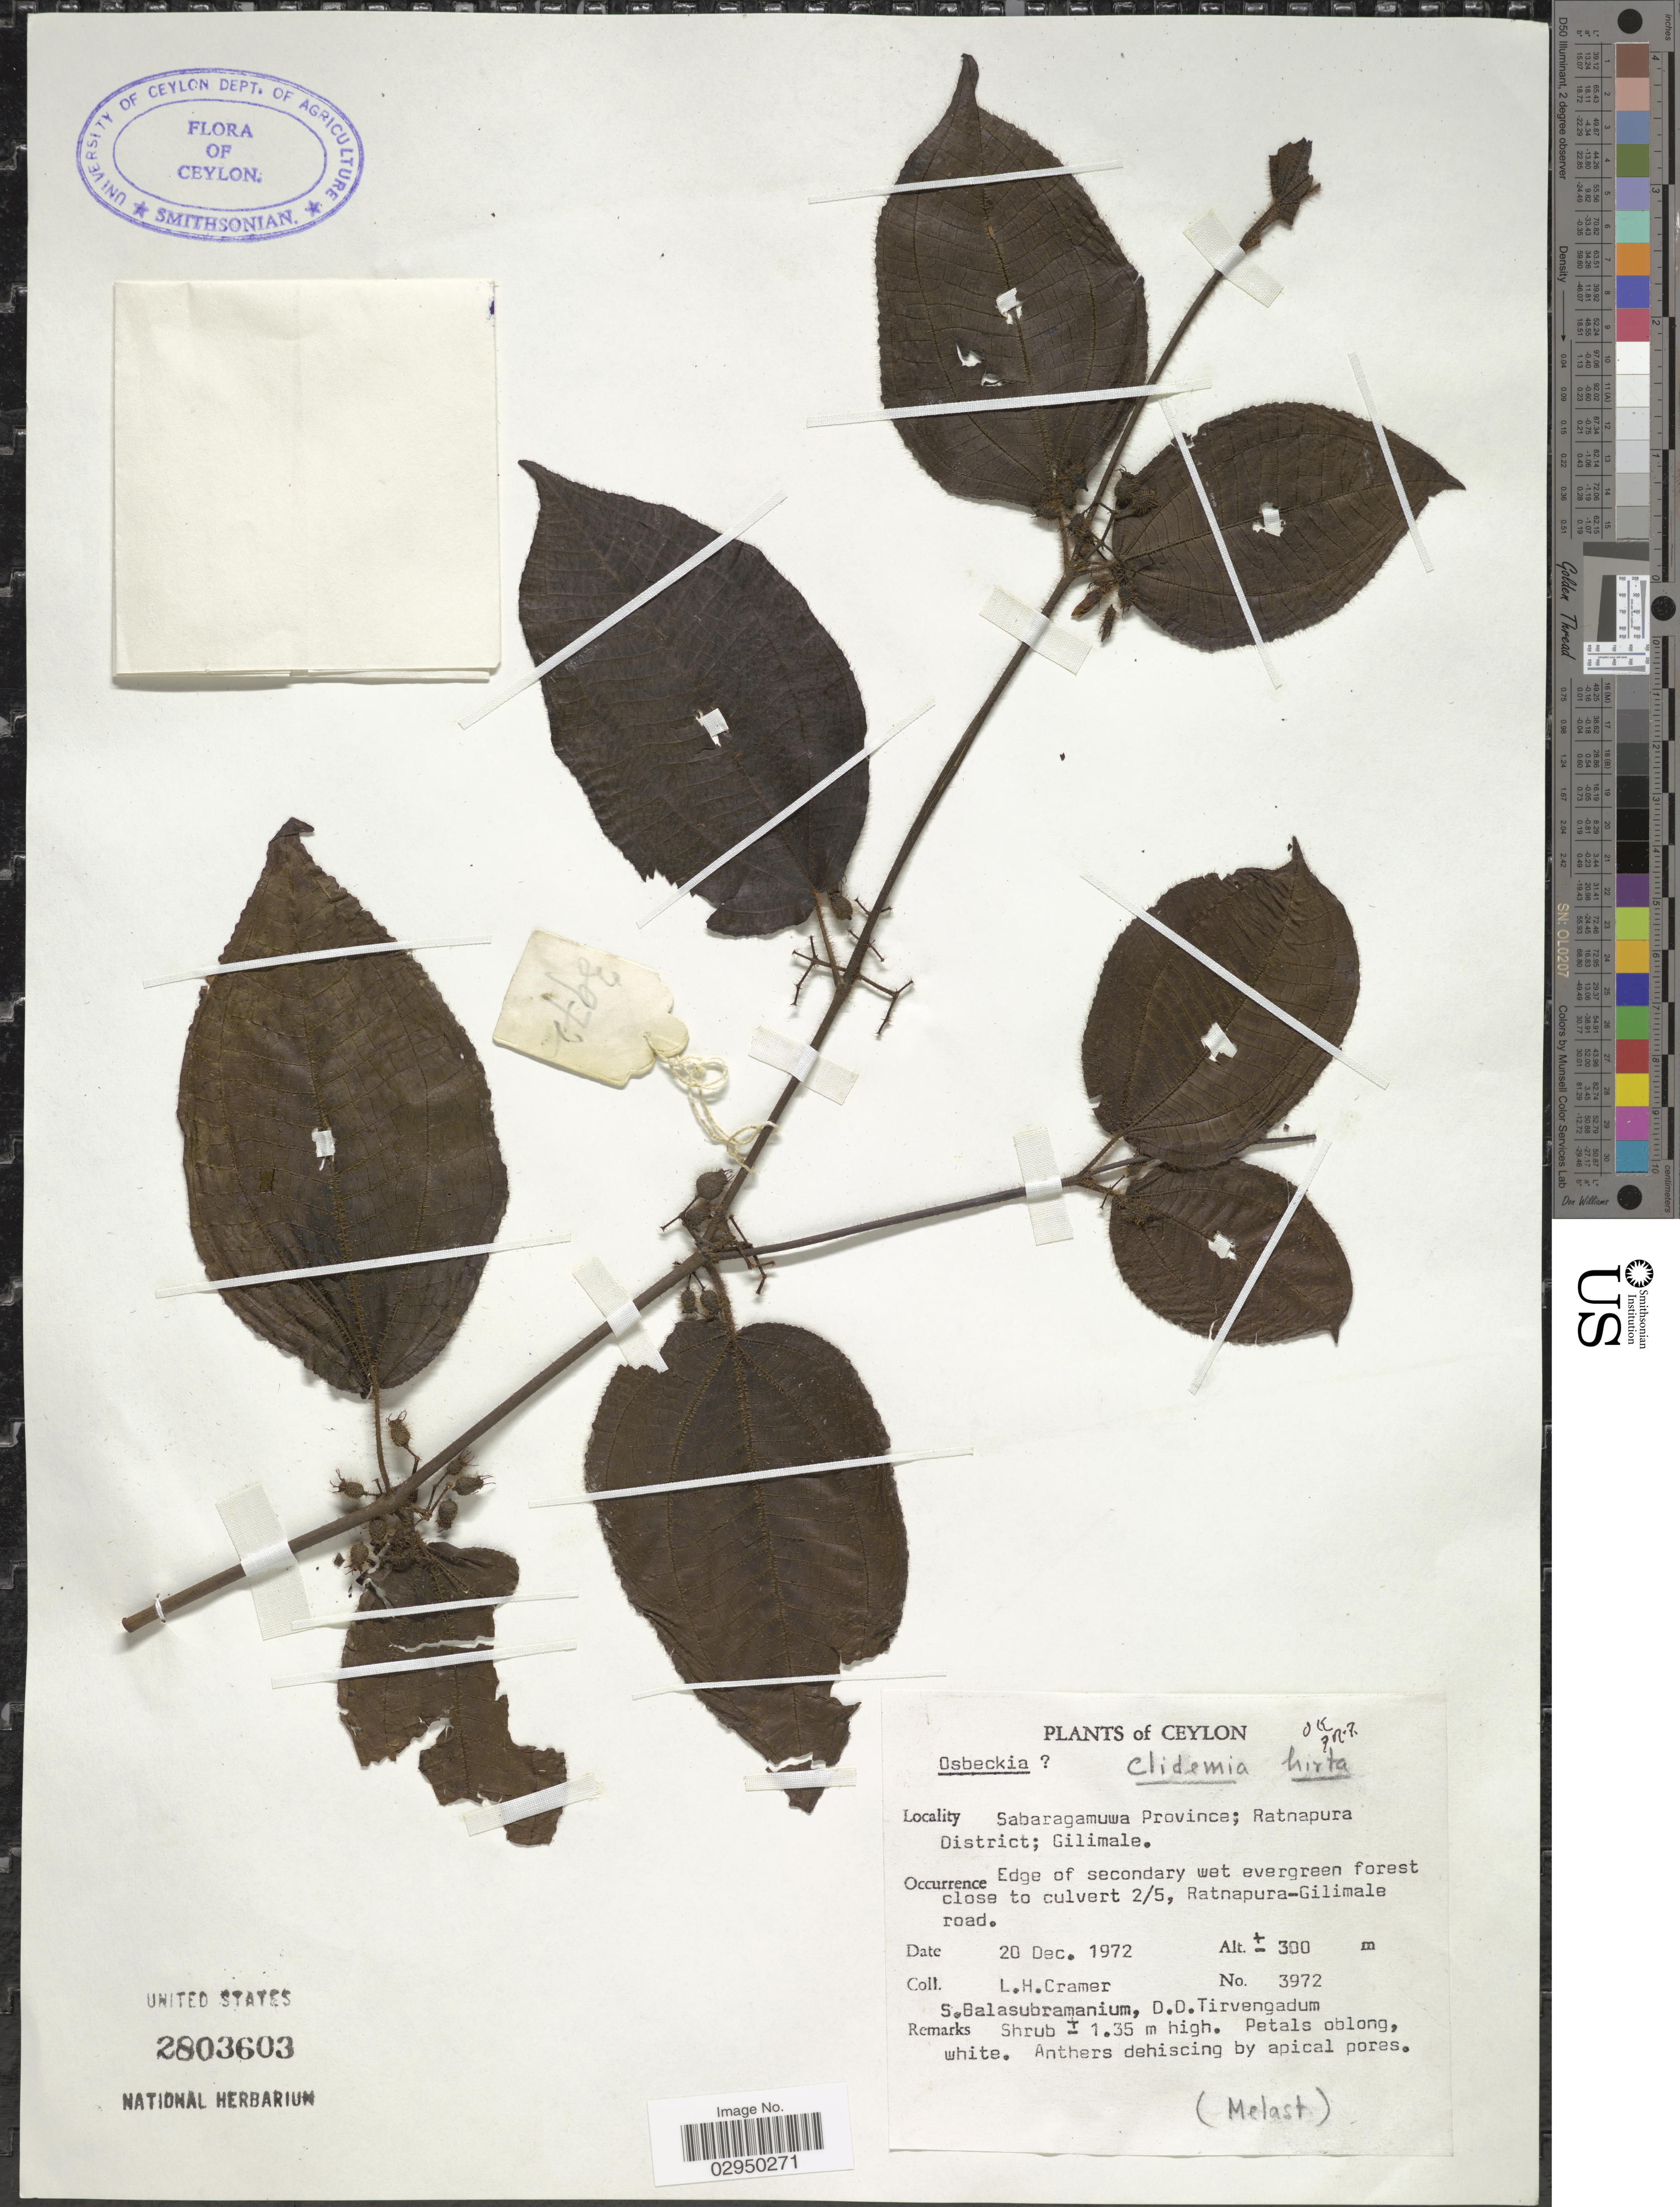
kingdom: Plantae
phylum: Tracheophyta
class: Magnoliopsida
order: Myrtales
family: Melastomataceae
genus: Clidemia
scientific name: Clidemia hirta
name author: (L.) D. Don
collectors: L. H. Cramer, S. Balasubramanium & D. Tirvengadum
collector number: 3972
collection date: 1972-12-20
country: Sri Lanka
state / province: Sabaragamuwa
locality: Ceylon. Sabaragamuwa Province; Ratnapura District; Gilimale. Close to culvert 2/5, Ratnapura-Gilimale.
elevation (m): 300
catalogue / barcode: US 2803603